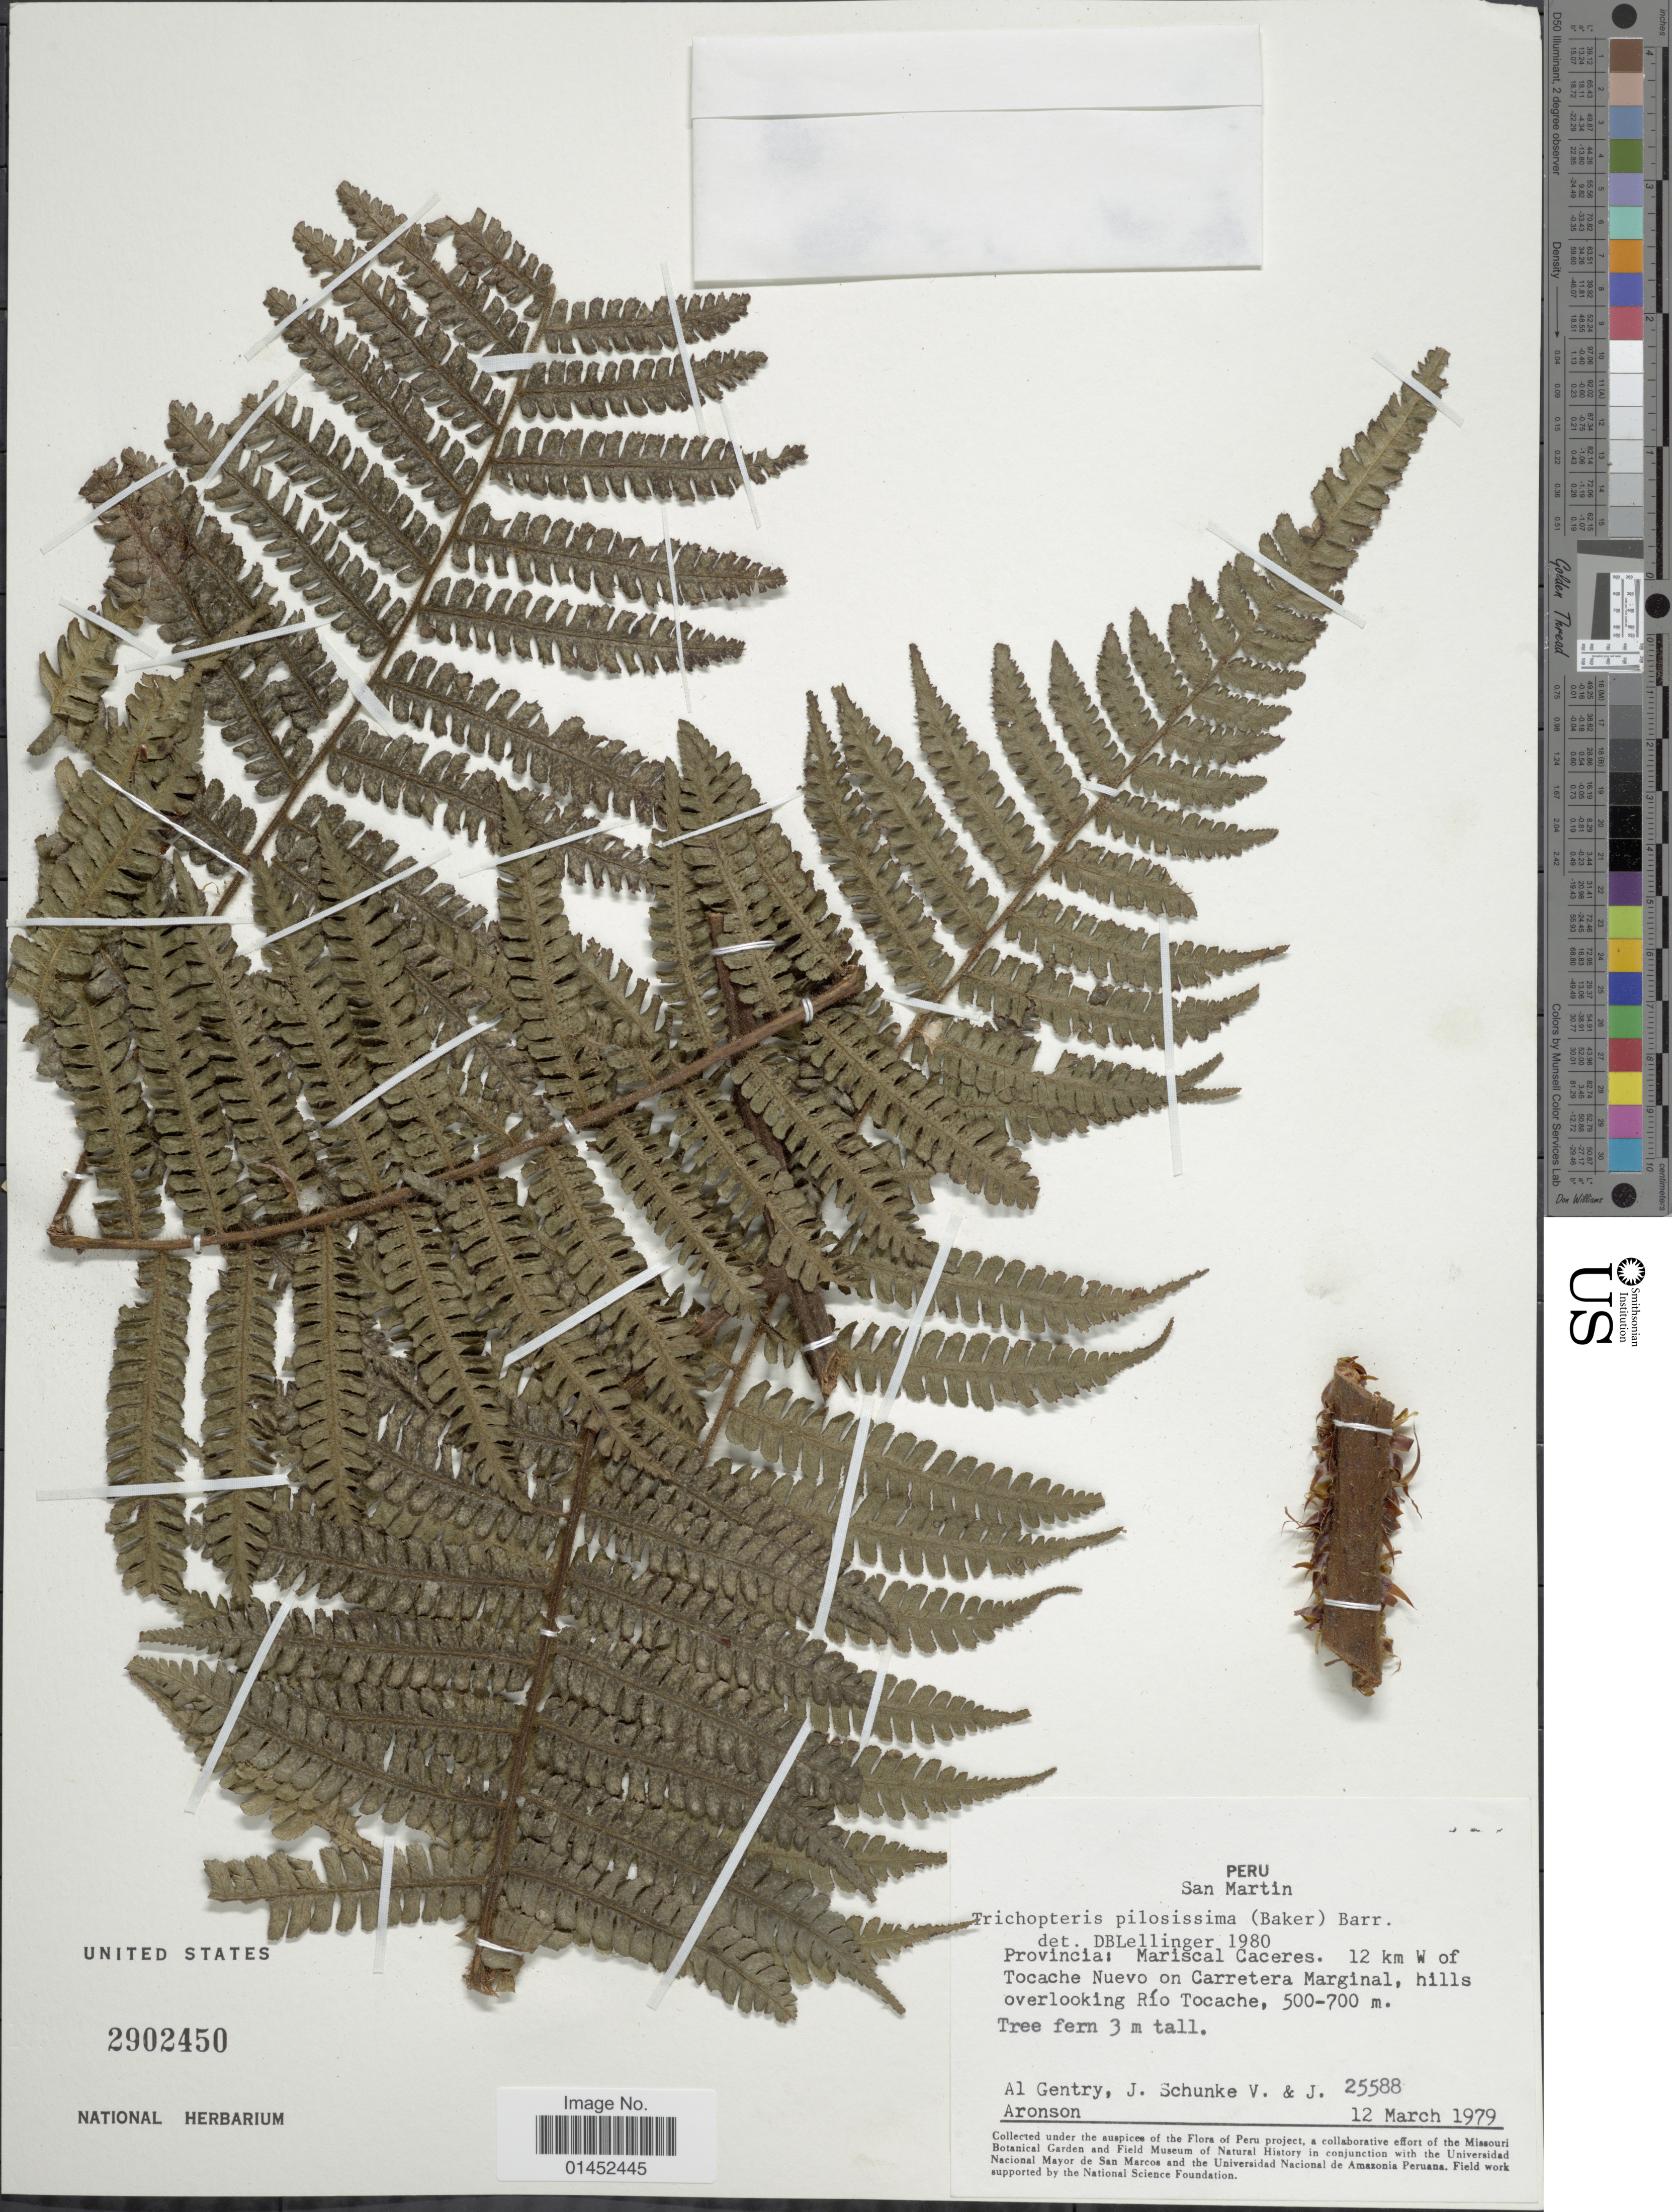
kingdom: Plantae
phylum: Tracheophyta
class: Polypodiopsida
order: Cyatheales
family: Cyatheaceae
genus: Cyathea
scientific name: Cyathea pilosissima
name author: (Baker) Domin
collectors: A. H. Gentry, J. Schunke Vigo & J. Aronson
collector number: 25588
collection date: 1979-03-12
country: Peru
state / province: San Martín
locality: Provincia: Mariscal Caceres. 12 km W of Tocache Nuevo on Carretera Marginal, hills overlooking Río Tochache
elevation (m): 500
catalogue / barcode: US 2902450